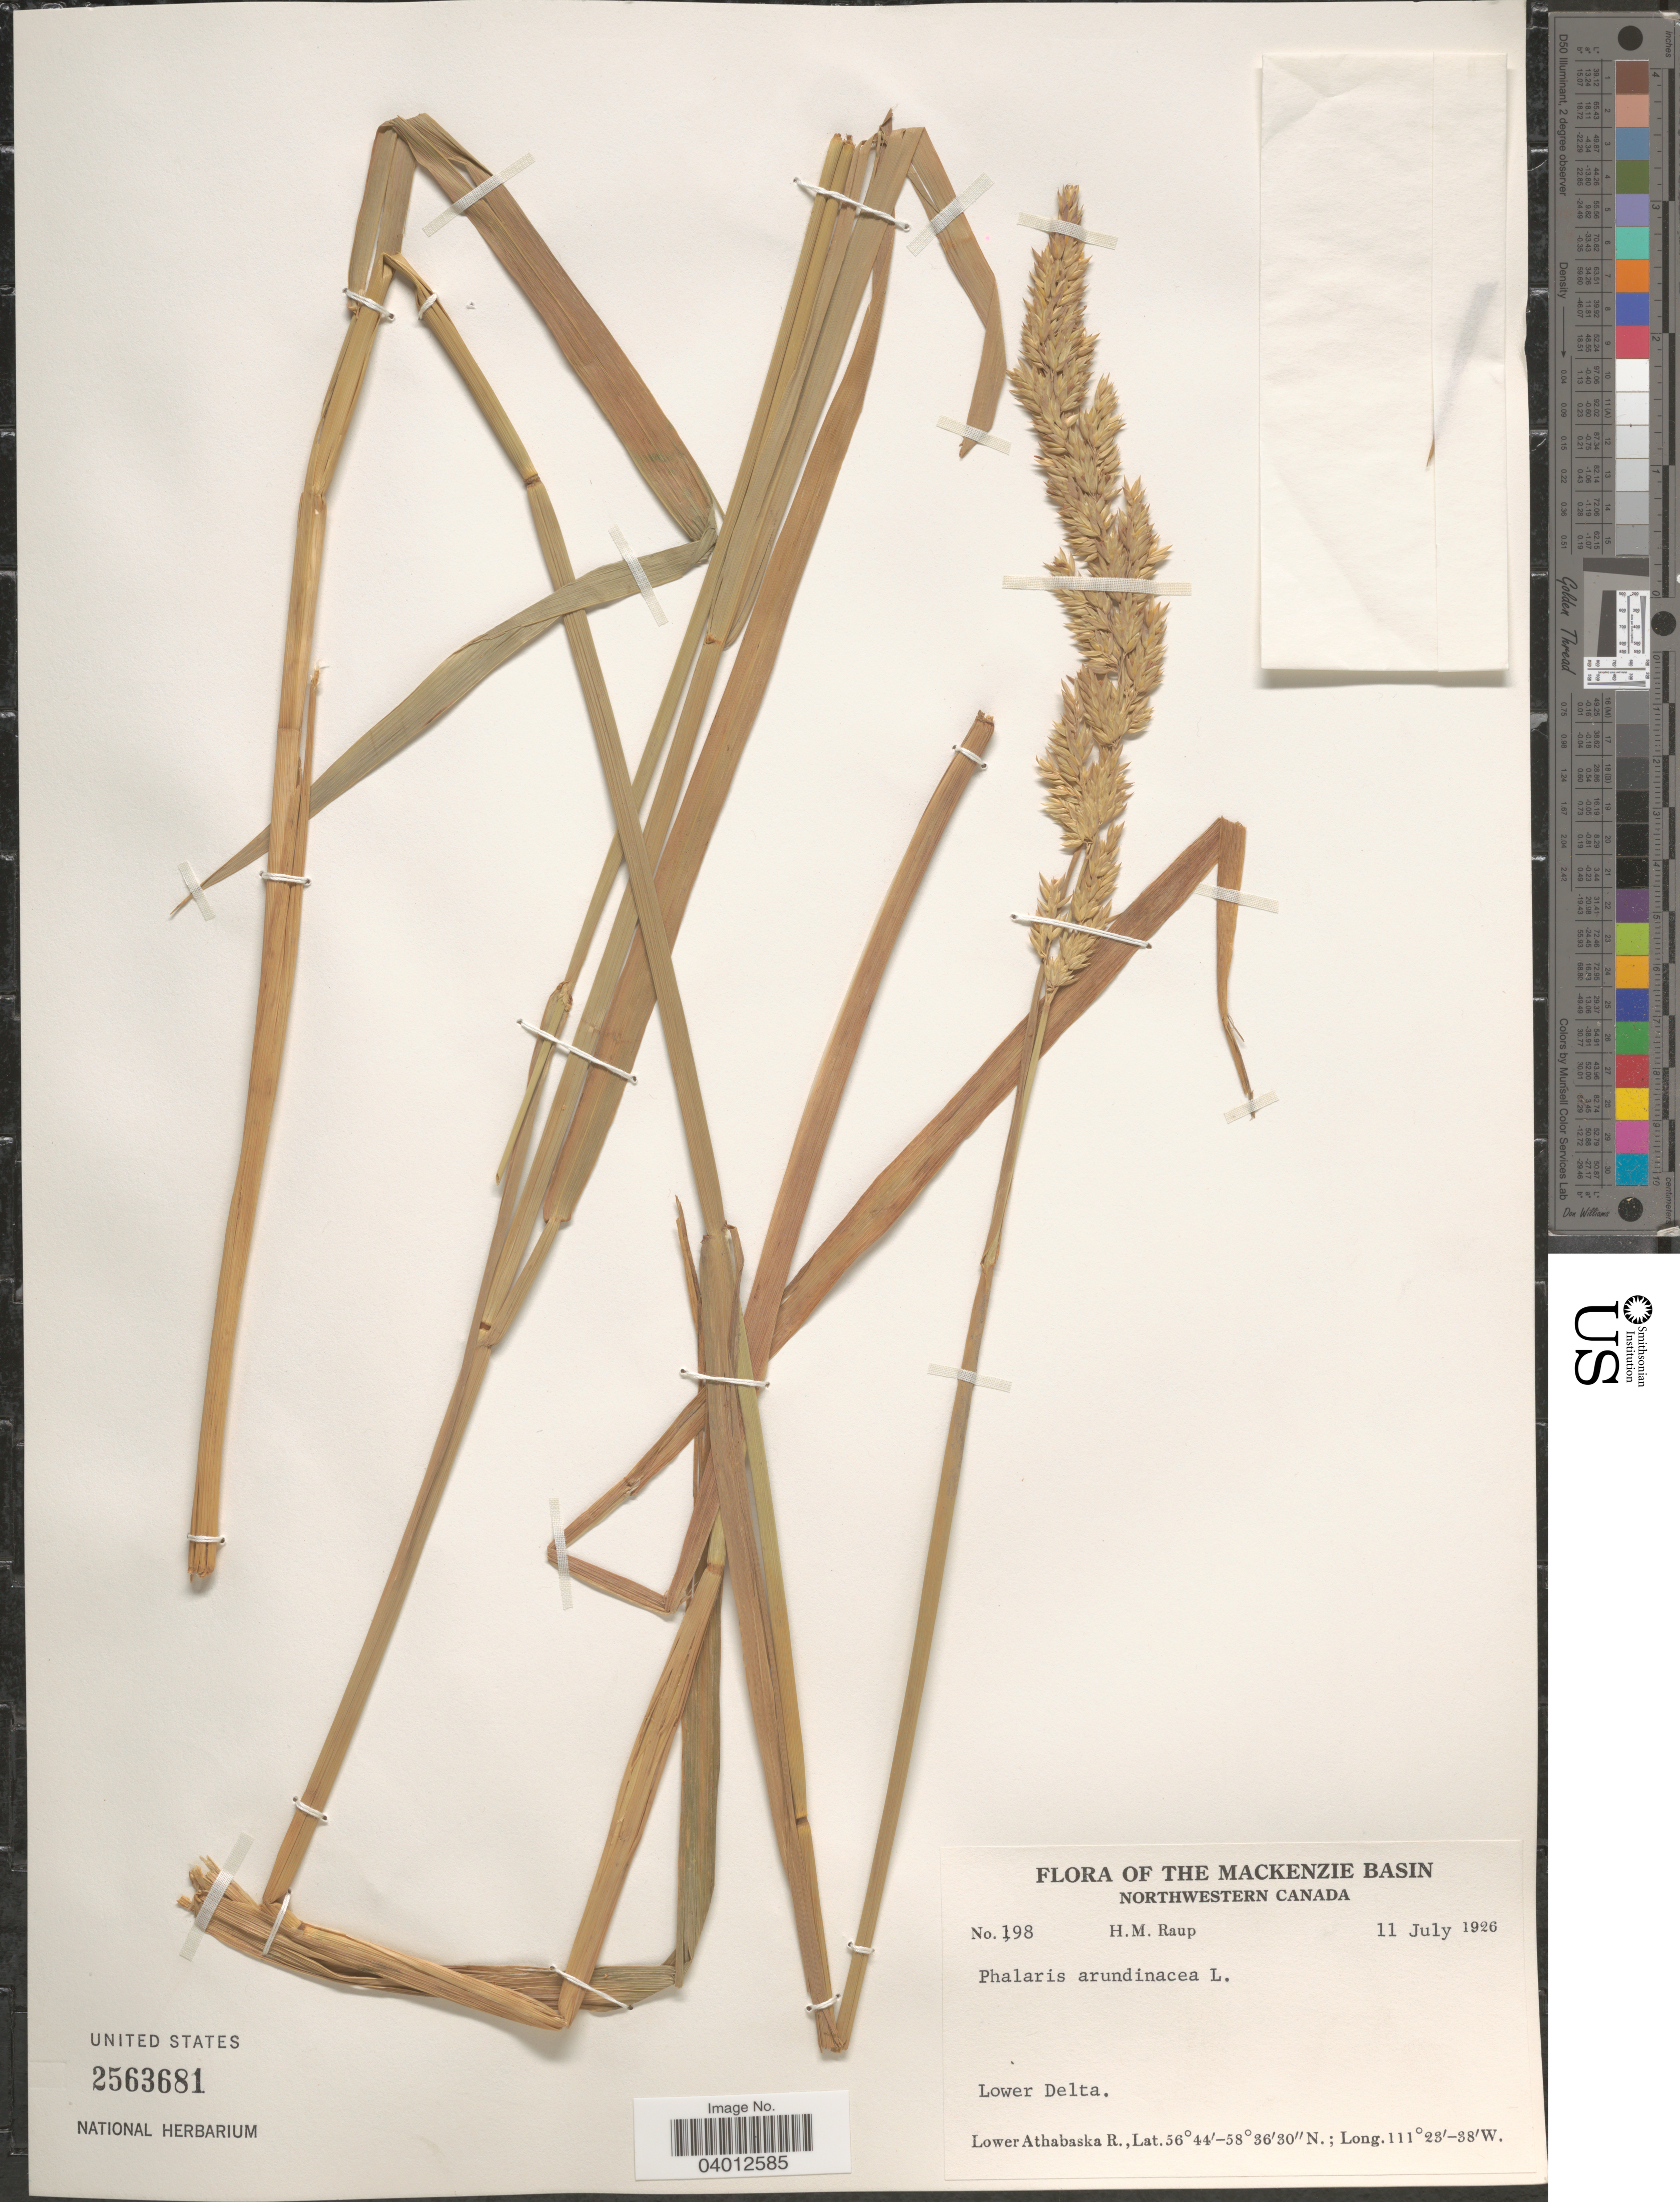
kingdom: Plantae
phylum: Tracheophyta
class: Liliopsida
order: Poales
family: Poaceae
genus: Phalaris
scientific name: Phalaris arundinacea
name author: L.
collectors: H. Raup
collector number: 198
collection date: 1926-07-11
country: Canada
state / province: Saskatchewan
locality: The Mackenzie Basin. Northwestern Canada. Lower Delta. Lower Athabaska R.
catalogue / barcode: US 2563681